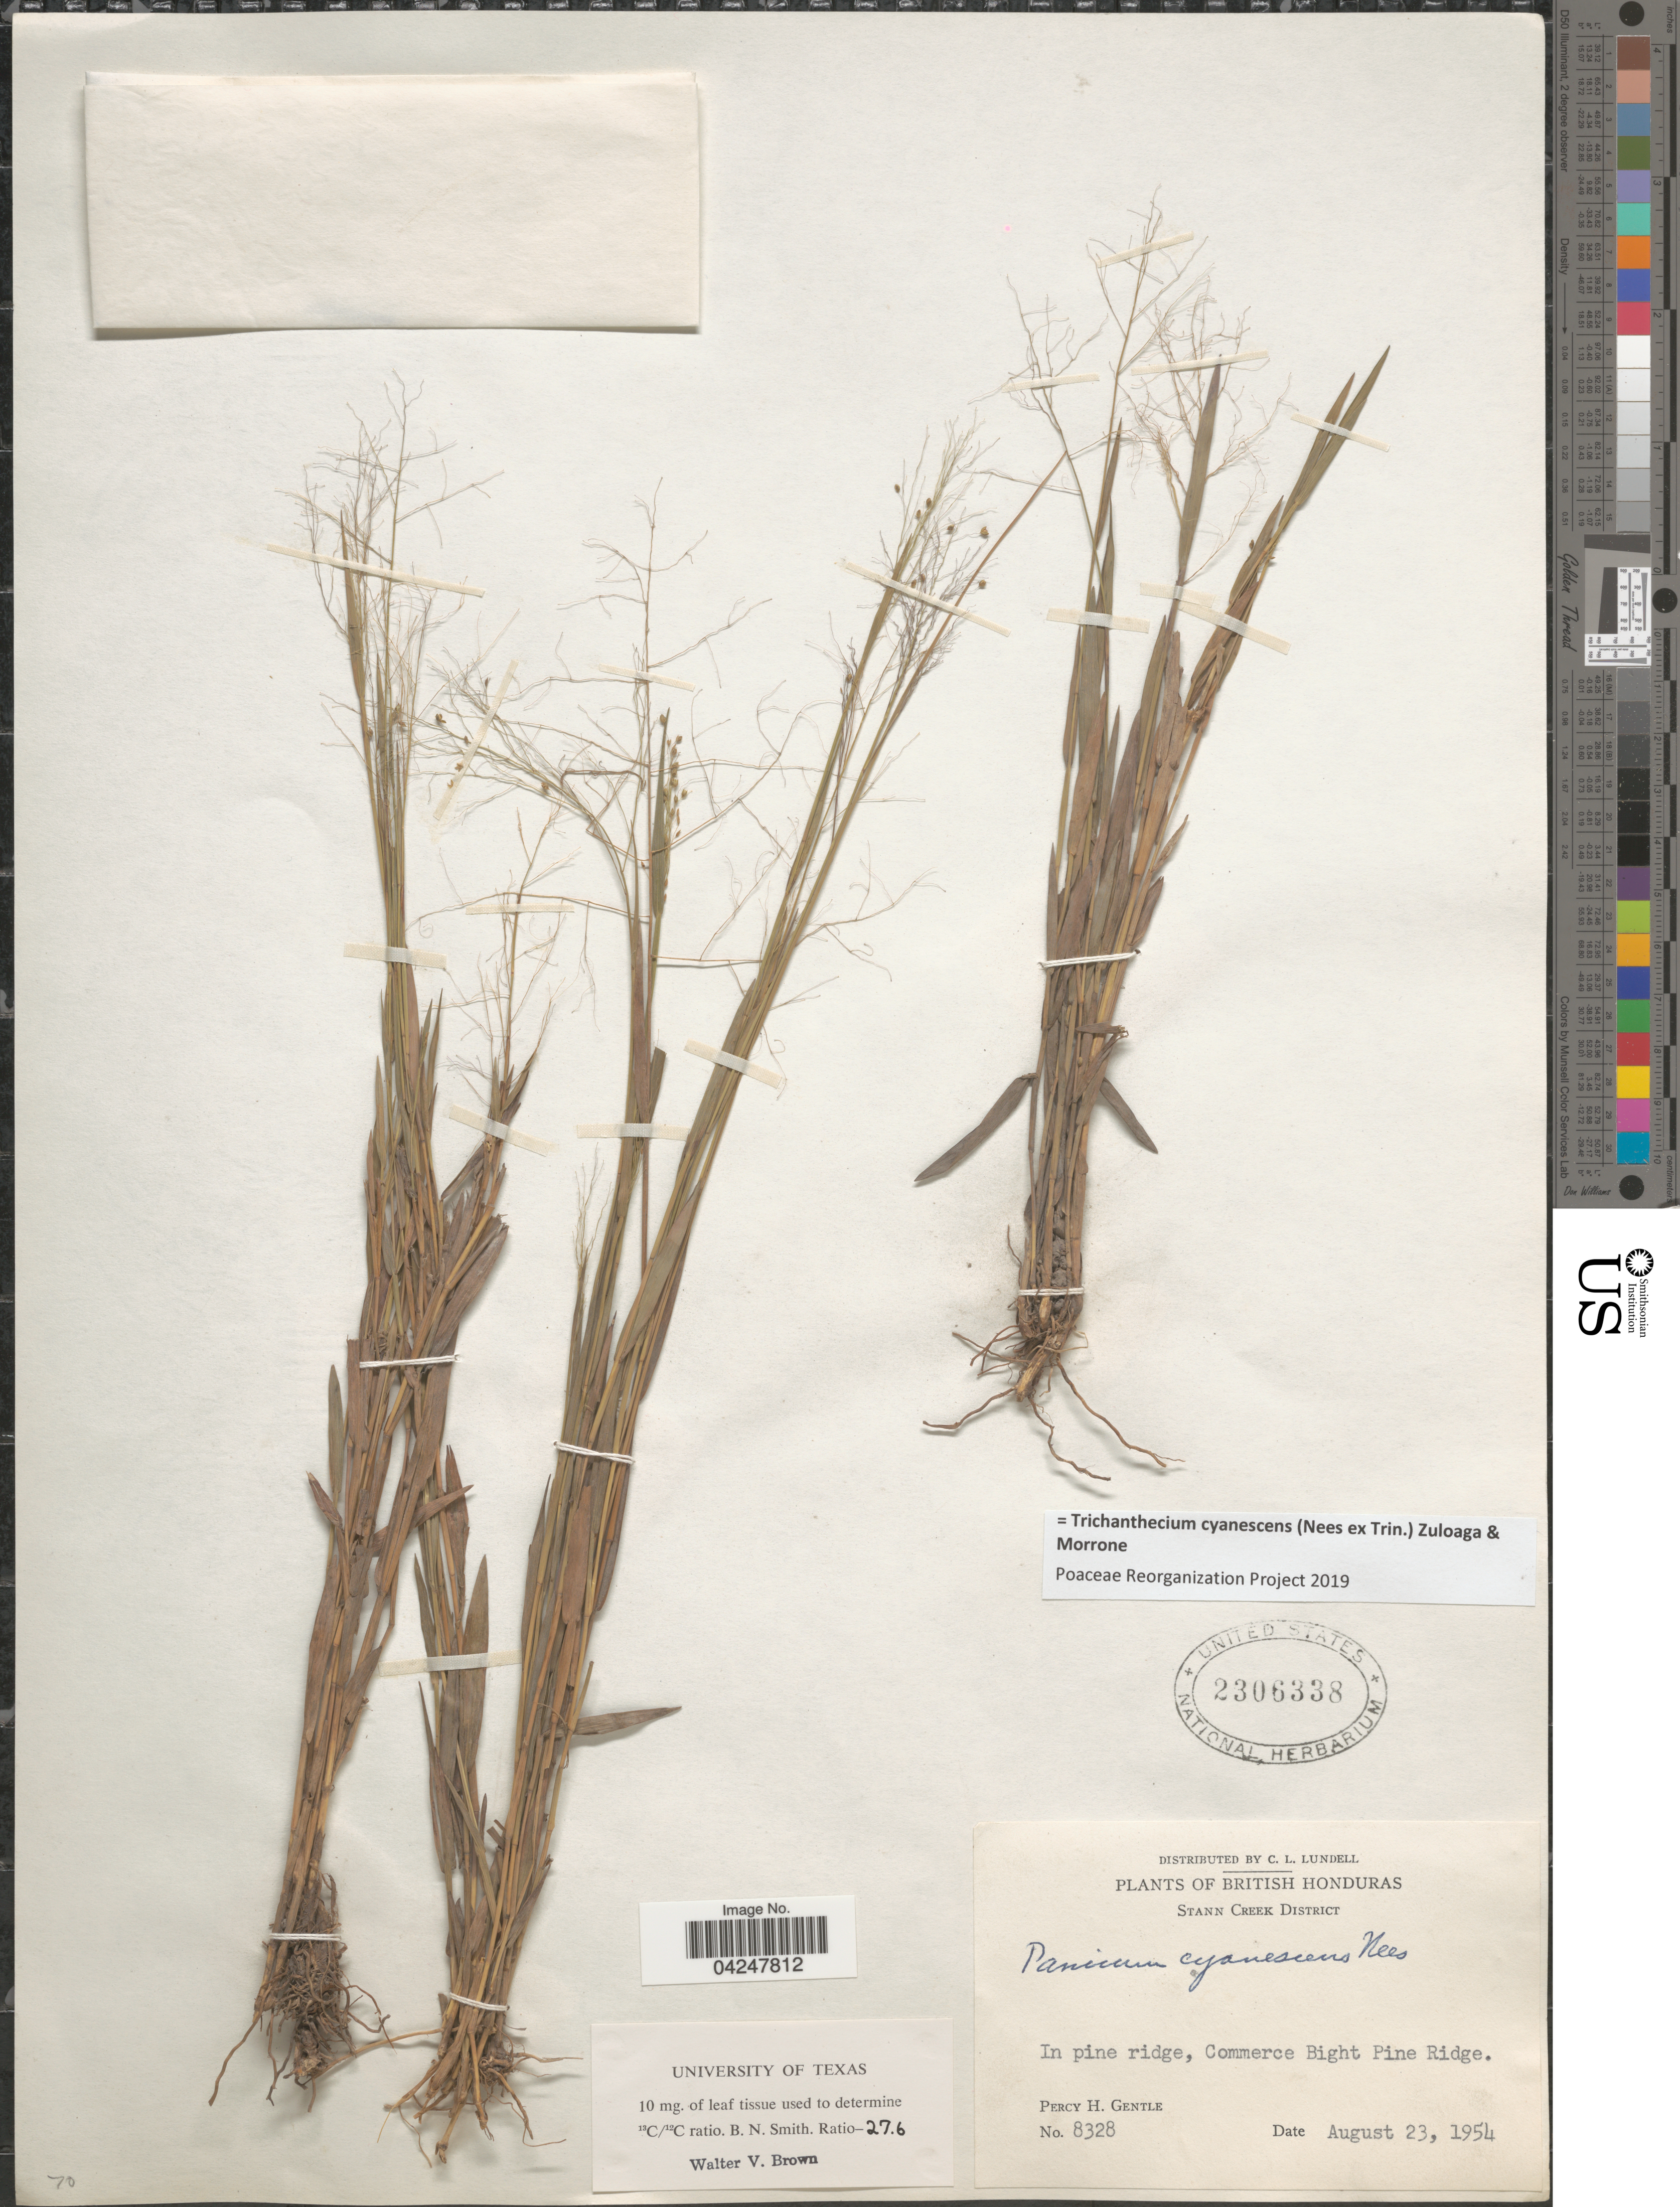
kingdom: Plantae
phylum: Tracheophyta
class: Liliopsida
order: Poales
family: Poaceae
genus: Trichanthecium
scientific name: Trichanthecium cyanescens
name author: (Nees ex Trin.) Zuloaga & Morrone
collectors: P. H. Gentle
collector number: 8328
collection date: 1954-08-23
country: Belize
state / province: Stann Creek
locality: British Honduras. Stann Creek District. In pine ridge, Commerce Bight Pine Ridge.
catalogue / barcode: US 2306338